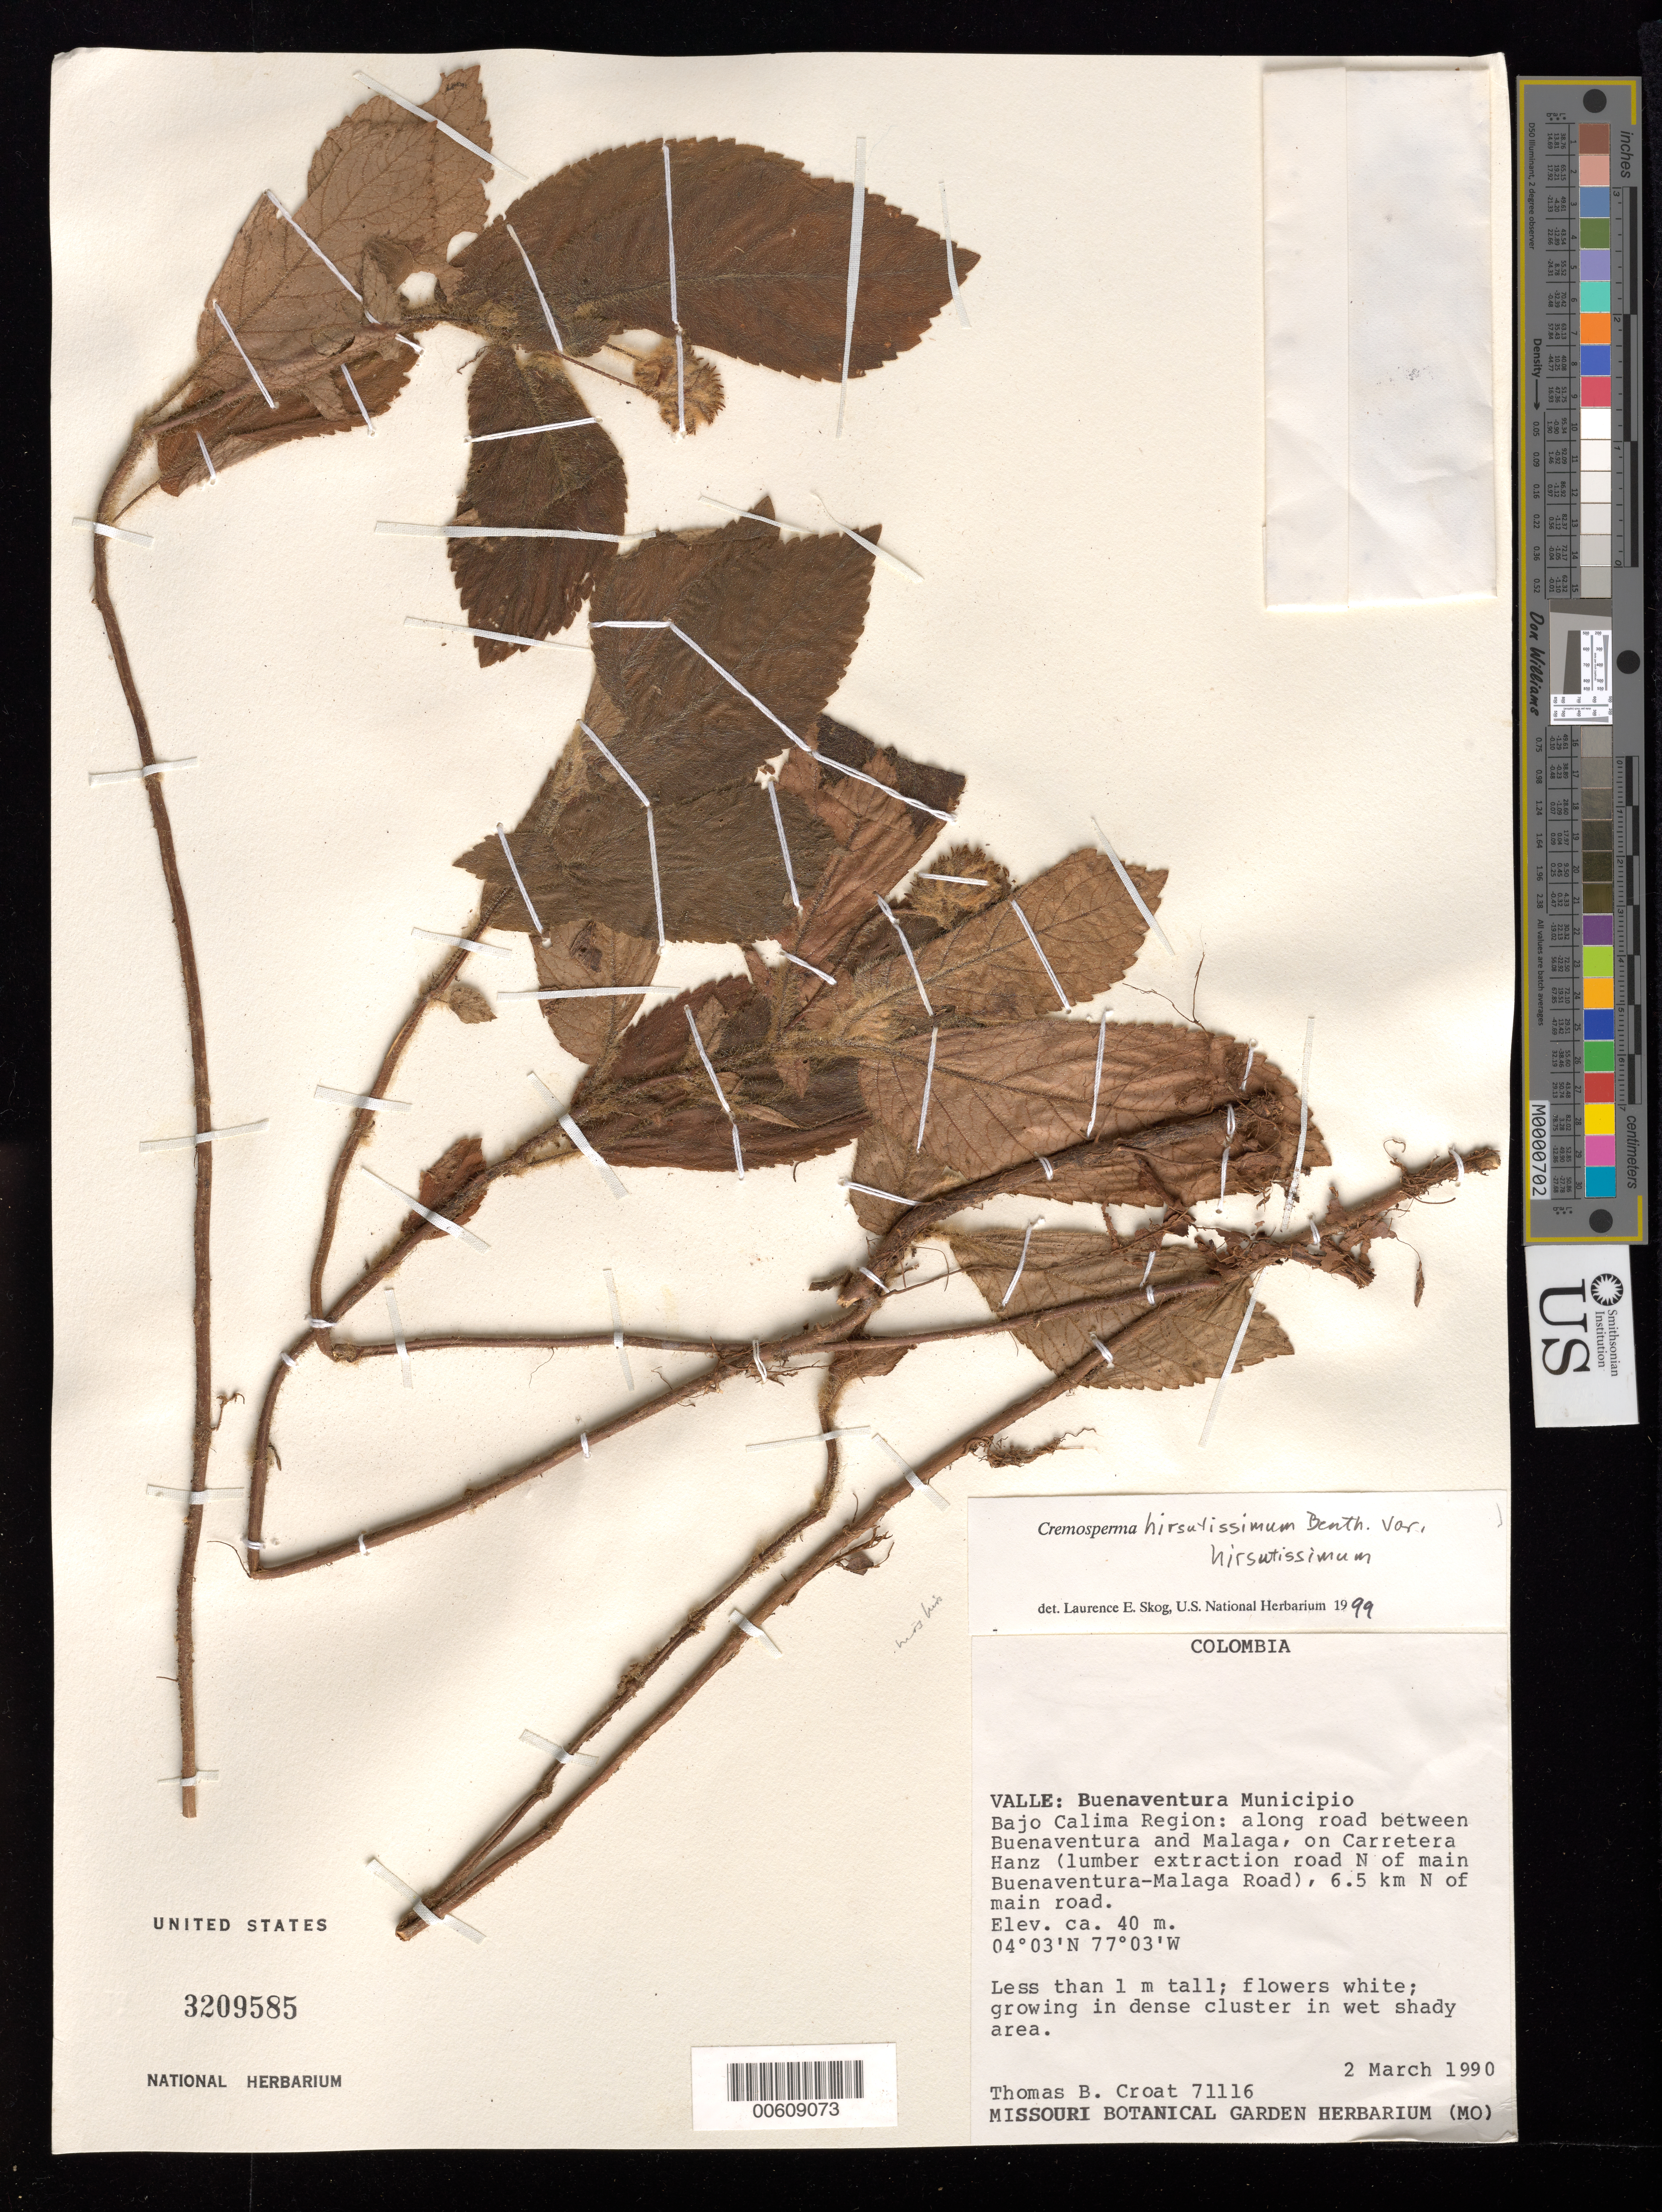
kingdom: Plantae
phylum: Tracheophyta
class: Magnoliopsida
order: Lamiales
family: Gesneriaceae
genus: Cremosperma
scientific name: Cremosperma hirsutissimum var. hirsutissimum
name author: Benth.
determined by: Skog, Laurence E.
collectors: T. B. Croat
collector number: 71116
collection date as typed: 02 Mar 1990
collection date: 1990-03-02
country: Colombia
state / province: Valle del Cauca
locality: Mpio. Buenaventura; Bajo Calima region: along road between Buenaventura and Malaga, on Carretera Hanz (lumber extraction road N of main Buenaventura-Malaga Road), 6.5 km N of main road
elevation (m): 40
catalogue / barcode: US 3209585